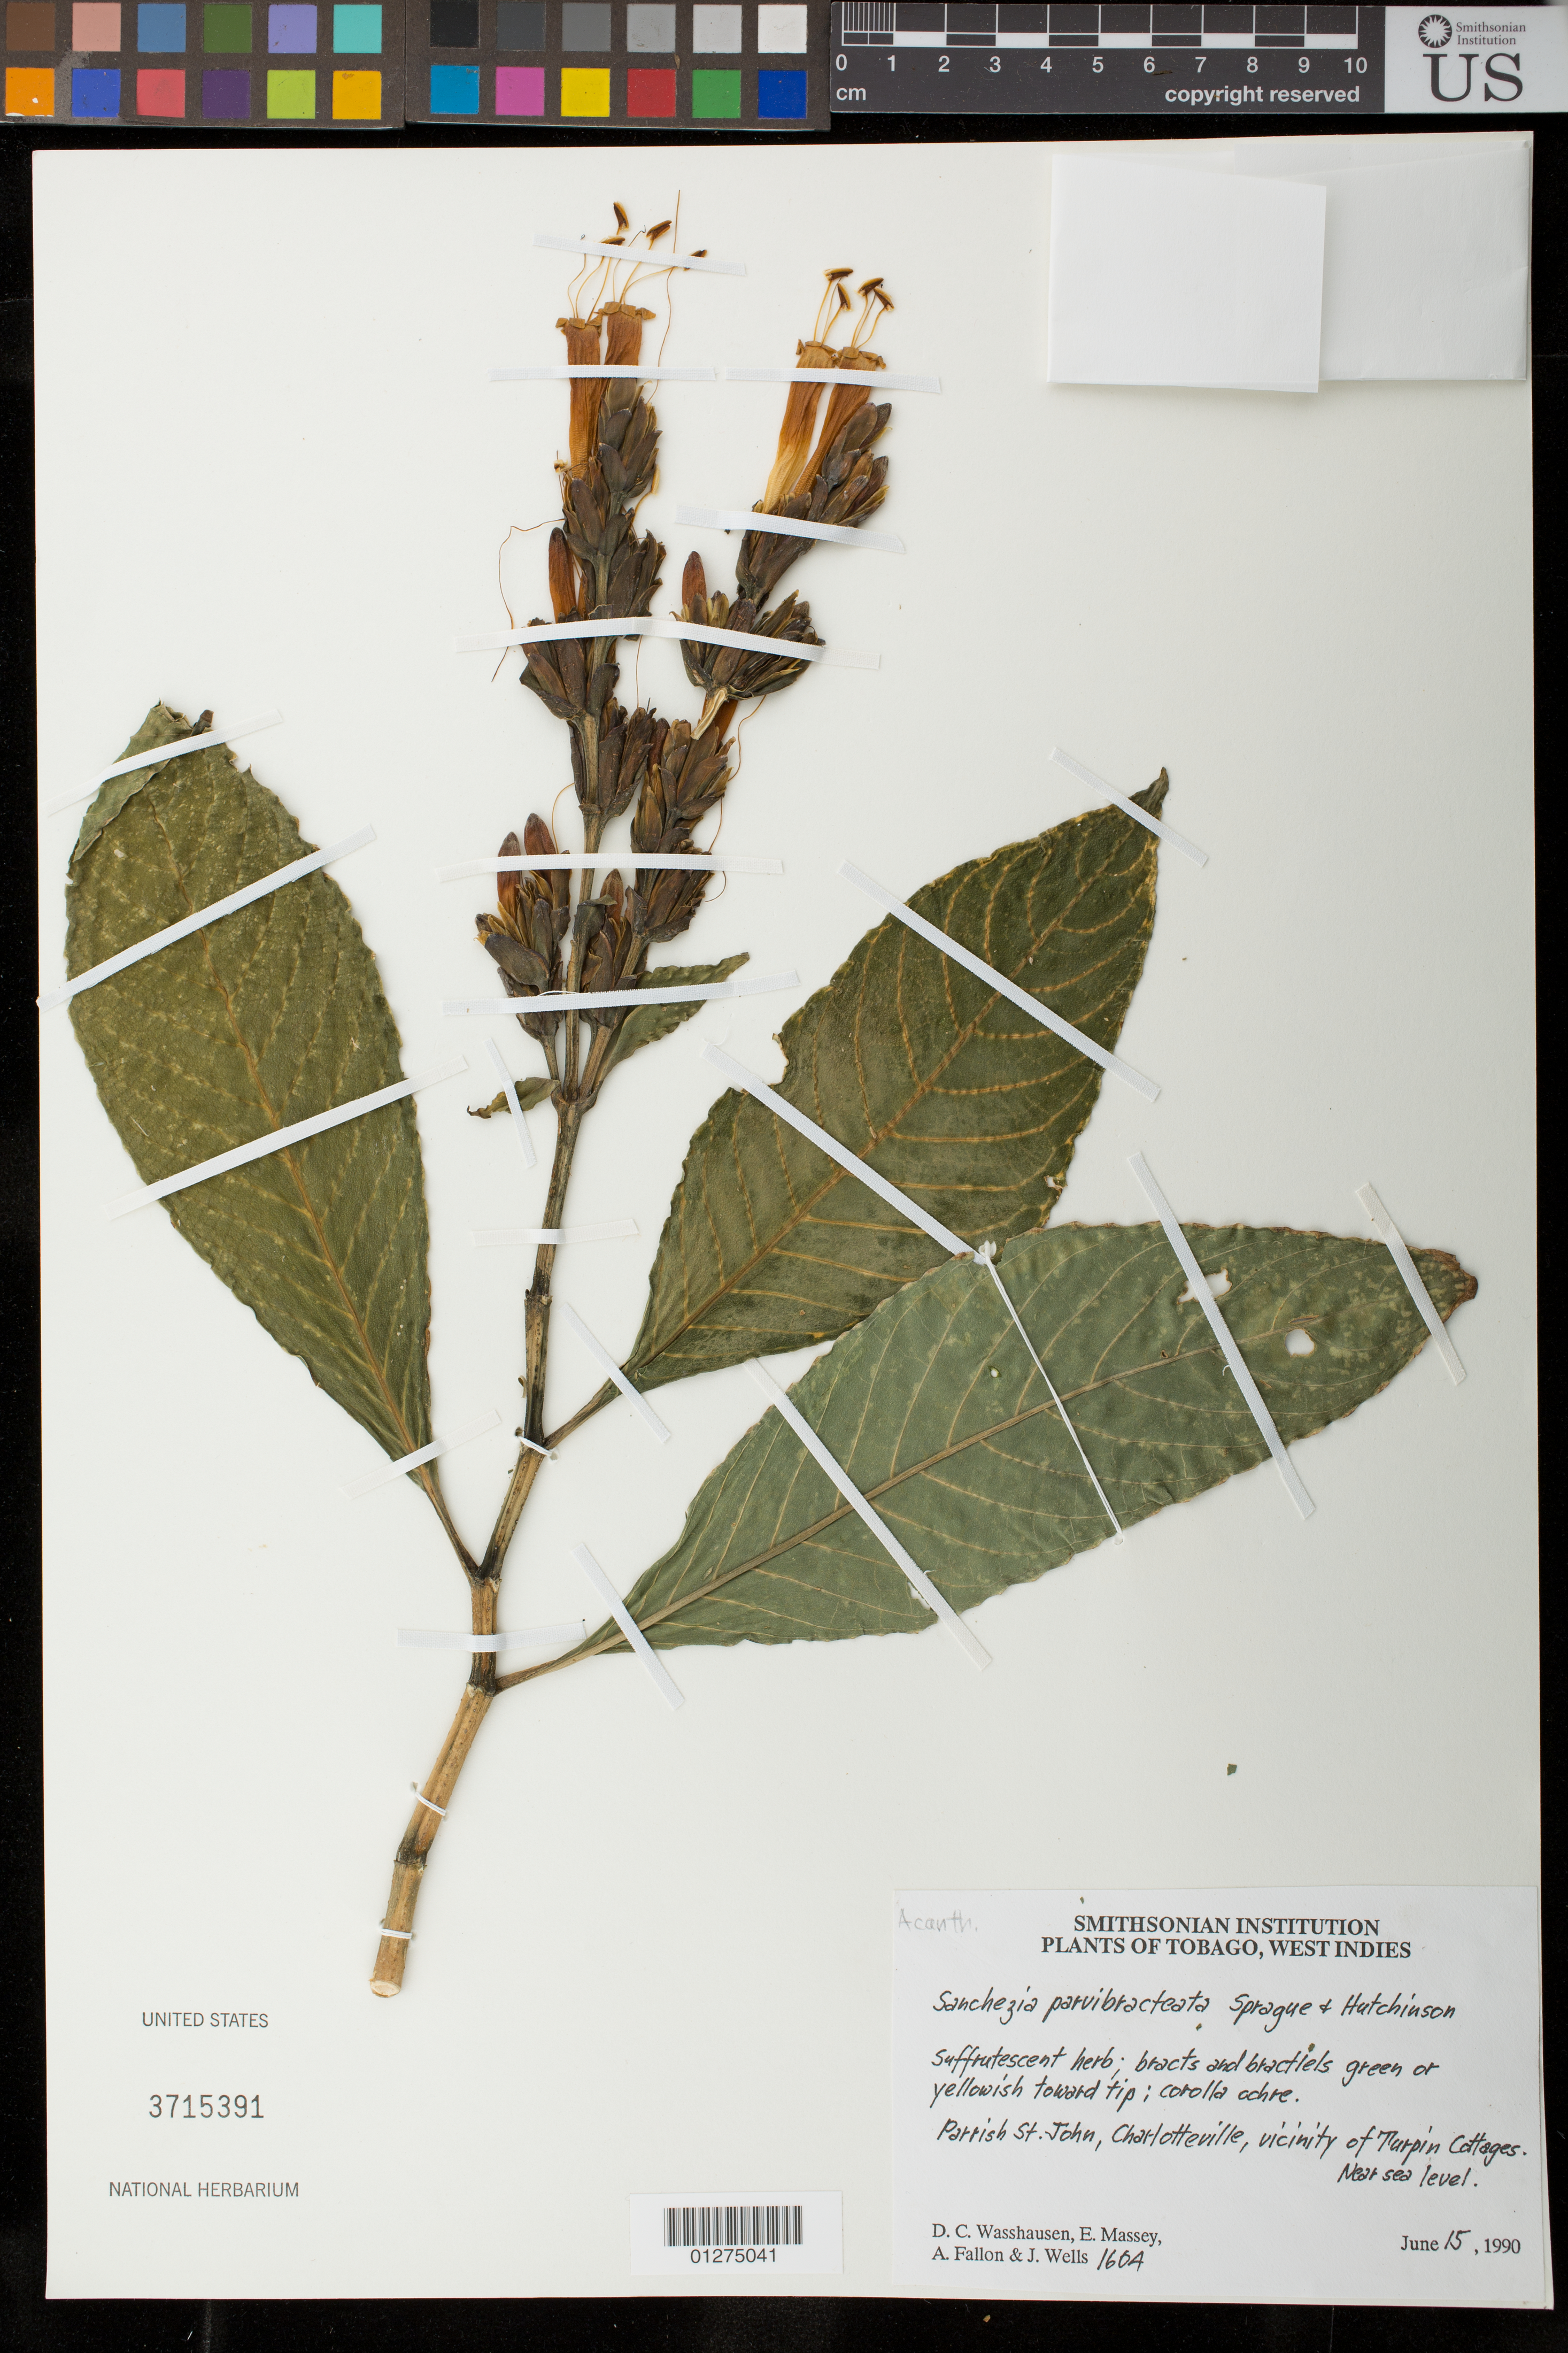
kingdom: Plantae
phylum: Tracheophyta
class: Magnoliopsida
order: Lamiales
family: Acanthaceae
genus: Sanchezia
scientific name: Sanchezia parvibracteata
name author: Sprague & Hutch.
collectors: D. C. Wasshausen, E. Massey, A. Fallon & J. Wells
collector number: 1604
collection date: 1990-06-15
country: Trinidad and Tobago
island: Tobago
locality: Parrish St. John, Charlotteville, vicinity of Turpin Cottages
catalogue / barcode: US 3715391